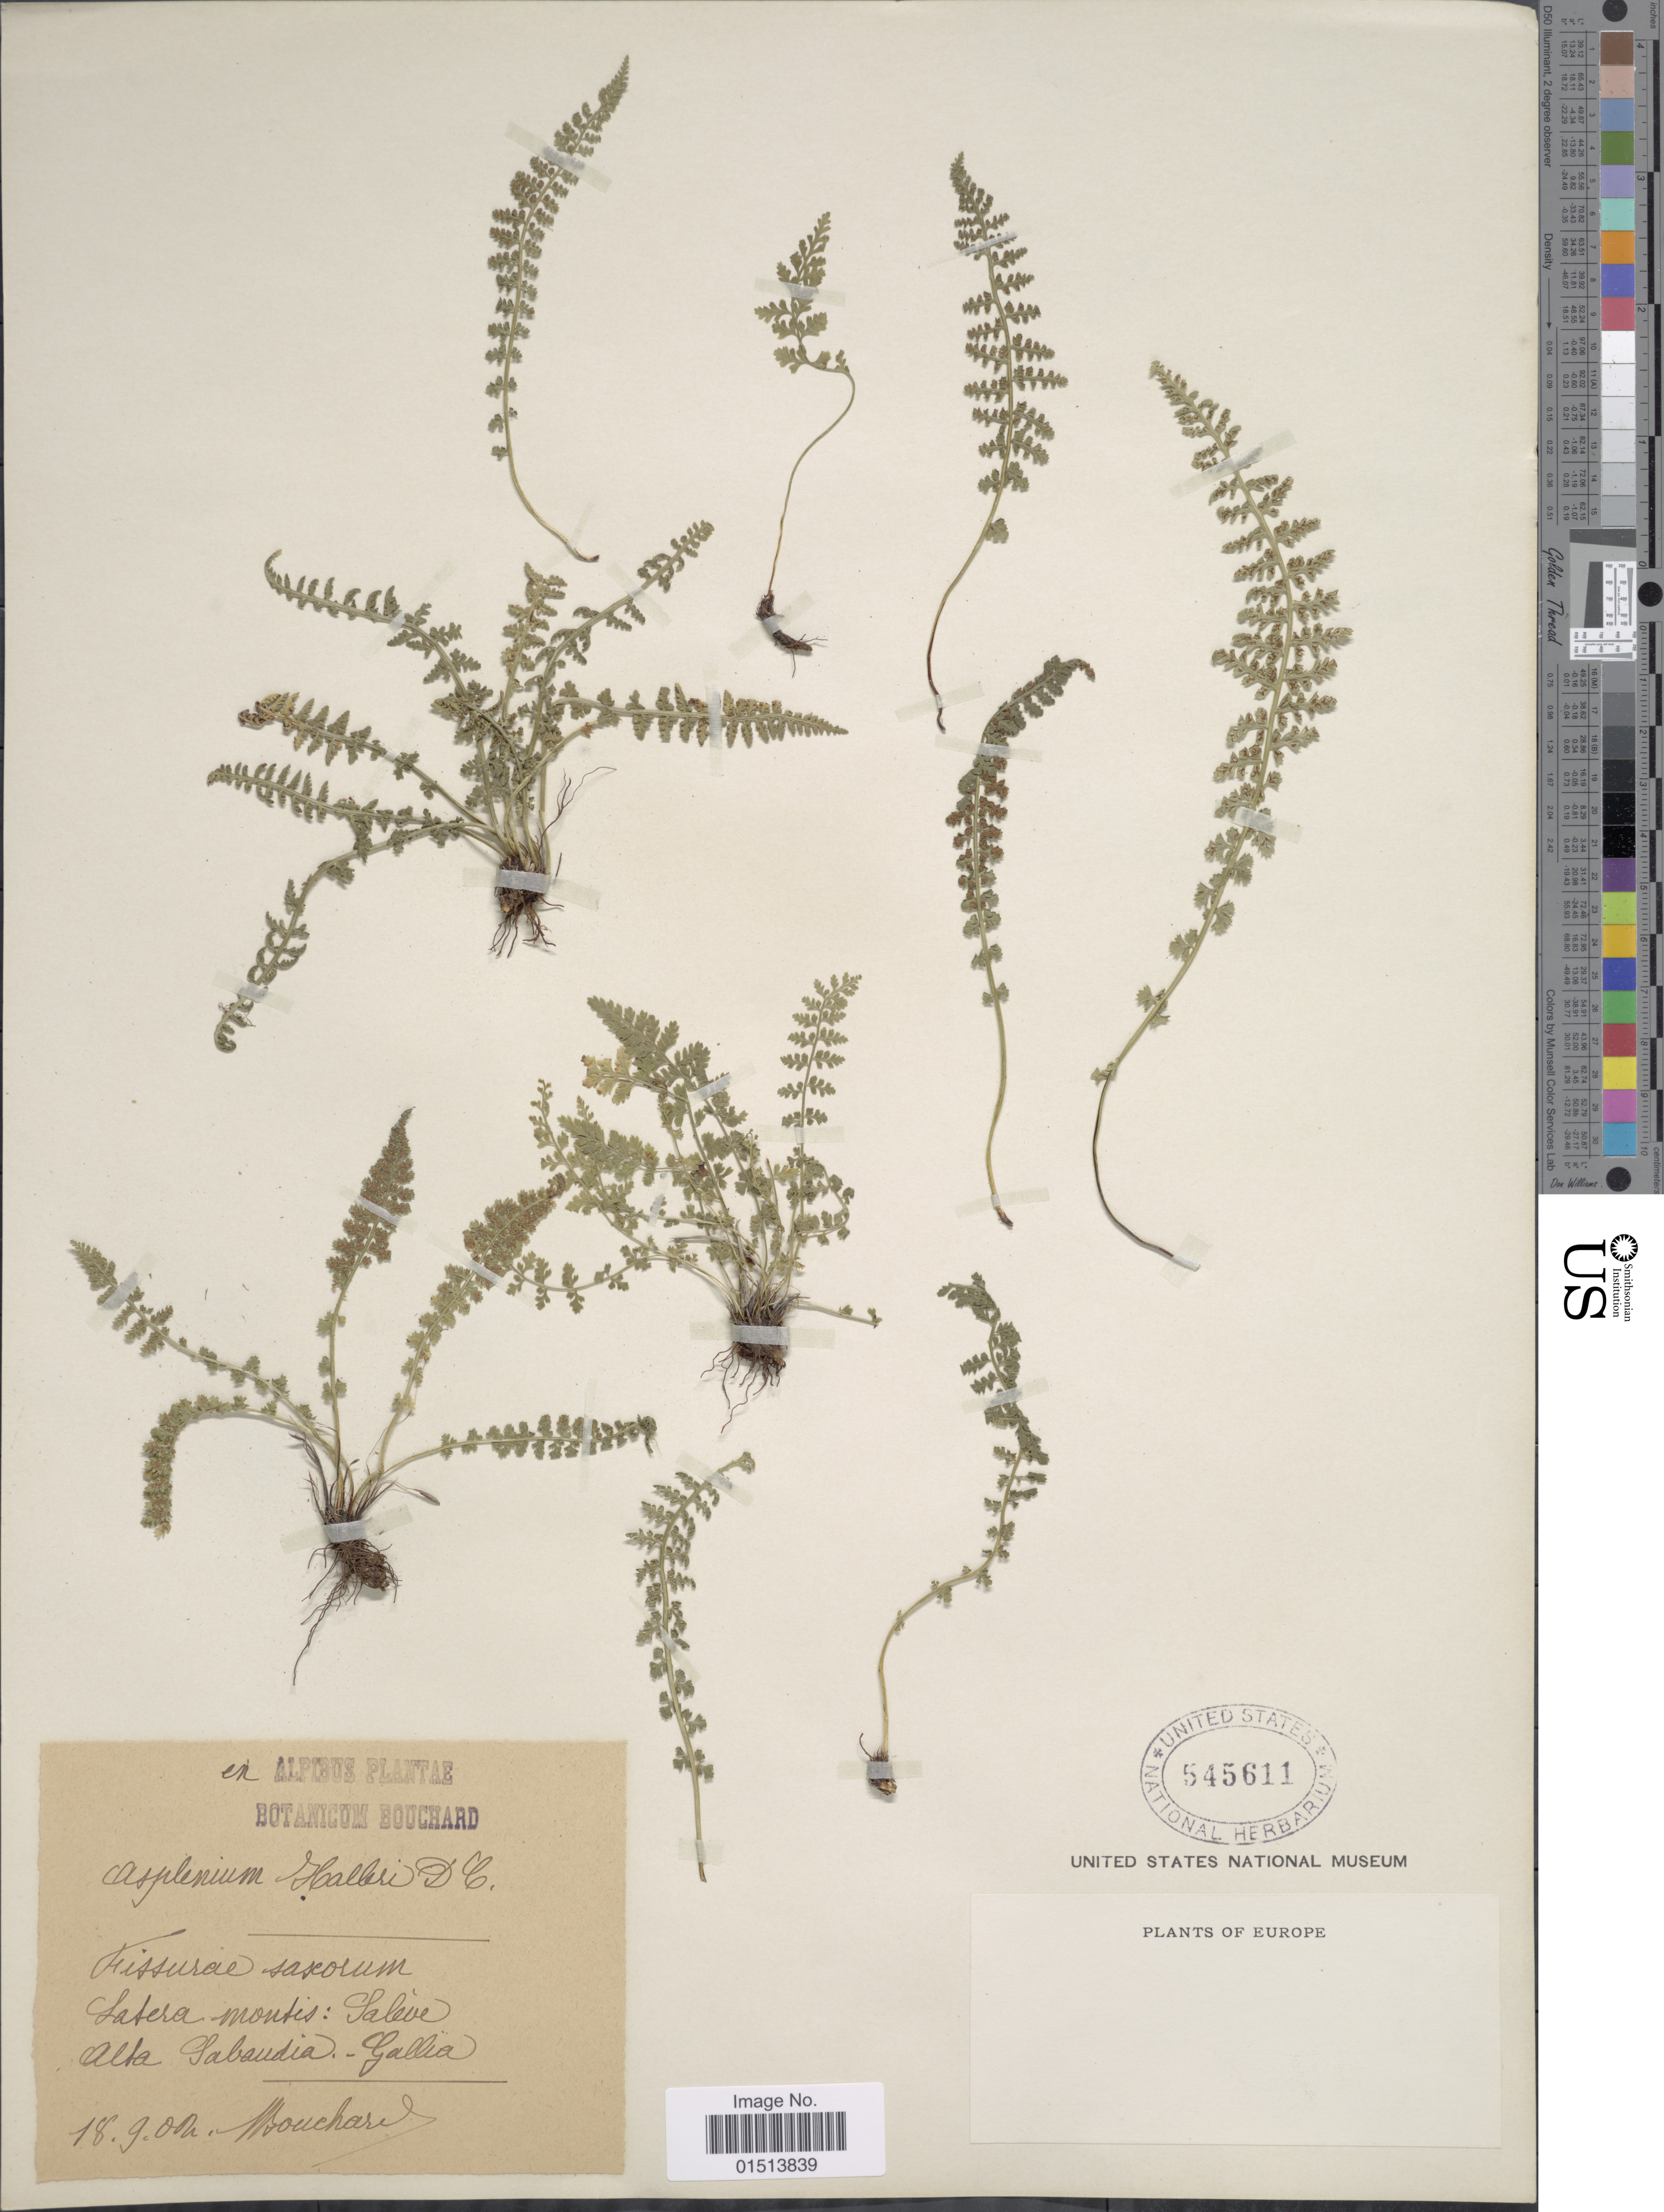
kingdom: Plantae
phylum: Tracheophyta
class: Polypodiopsida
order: Polypodiales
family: Aspleniaceae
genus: Asplenium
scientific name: Asplenium fontanum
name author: (L.) Bernh.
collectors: -. Bouchard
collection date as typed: Transcribed d/m/y: 18/9/4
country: France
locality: Fissurae saxorum Satera-montis: Saleve Alta Sabaudia.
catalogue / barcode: US 545611